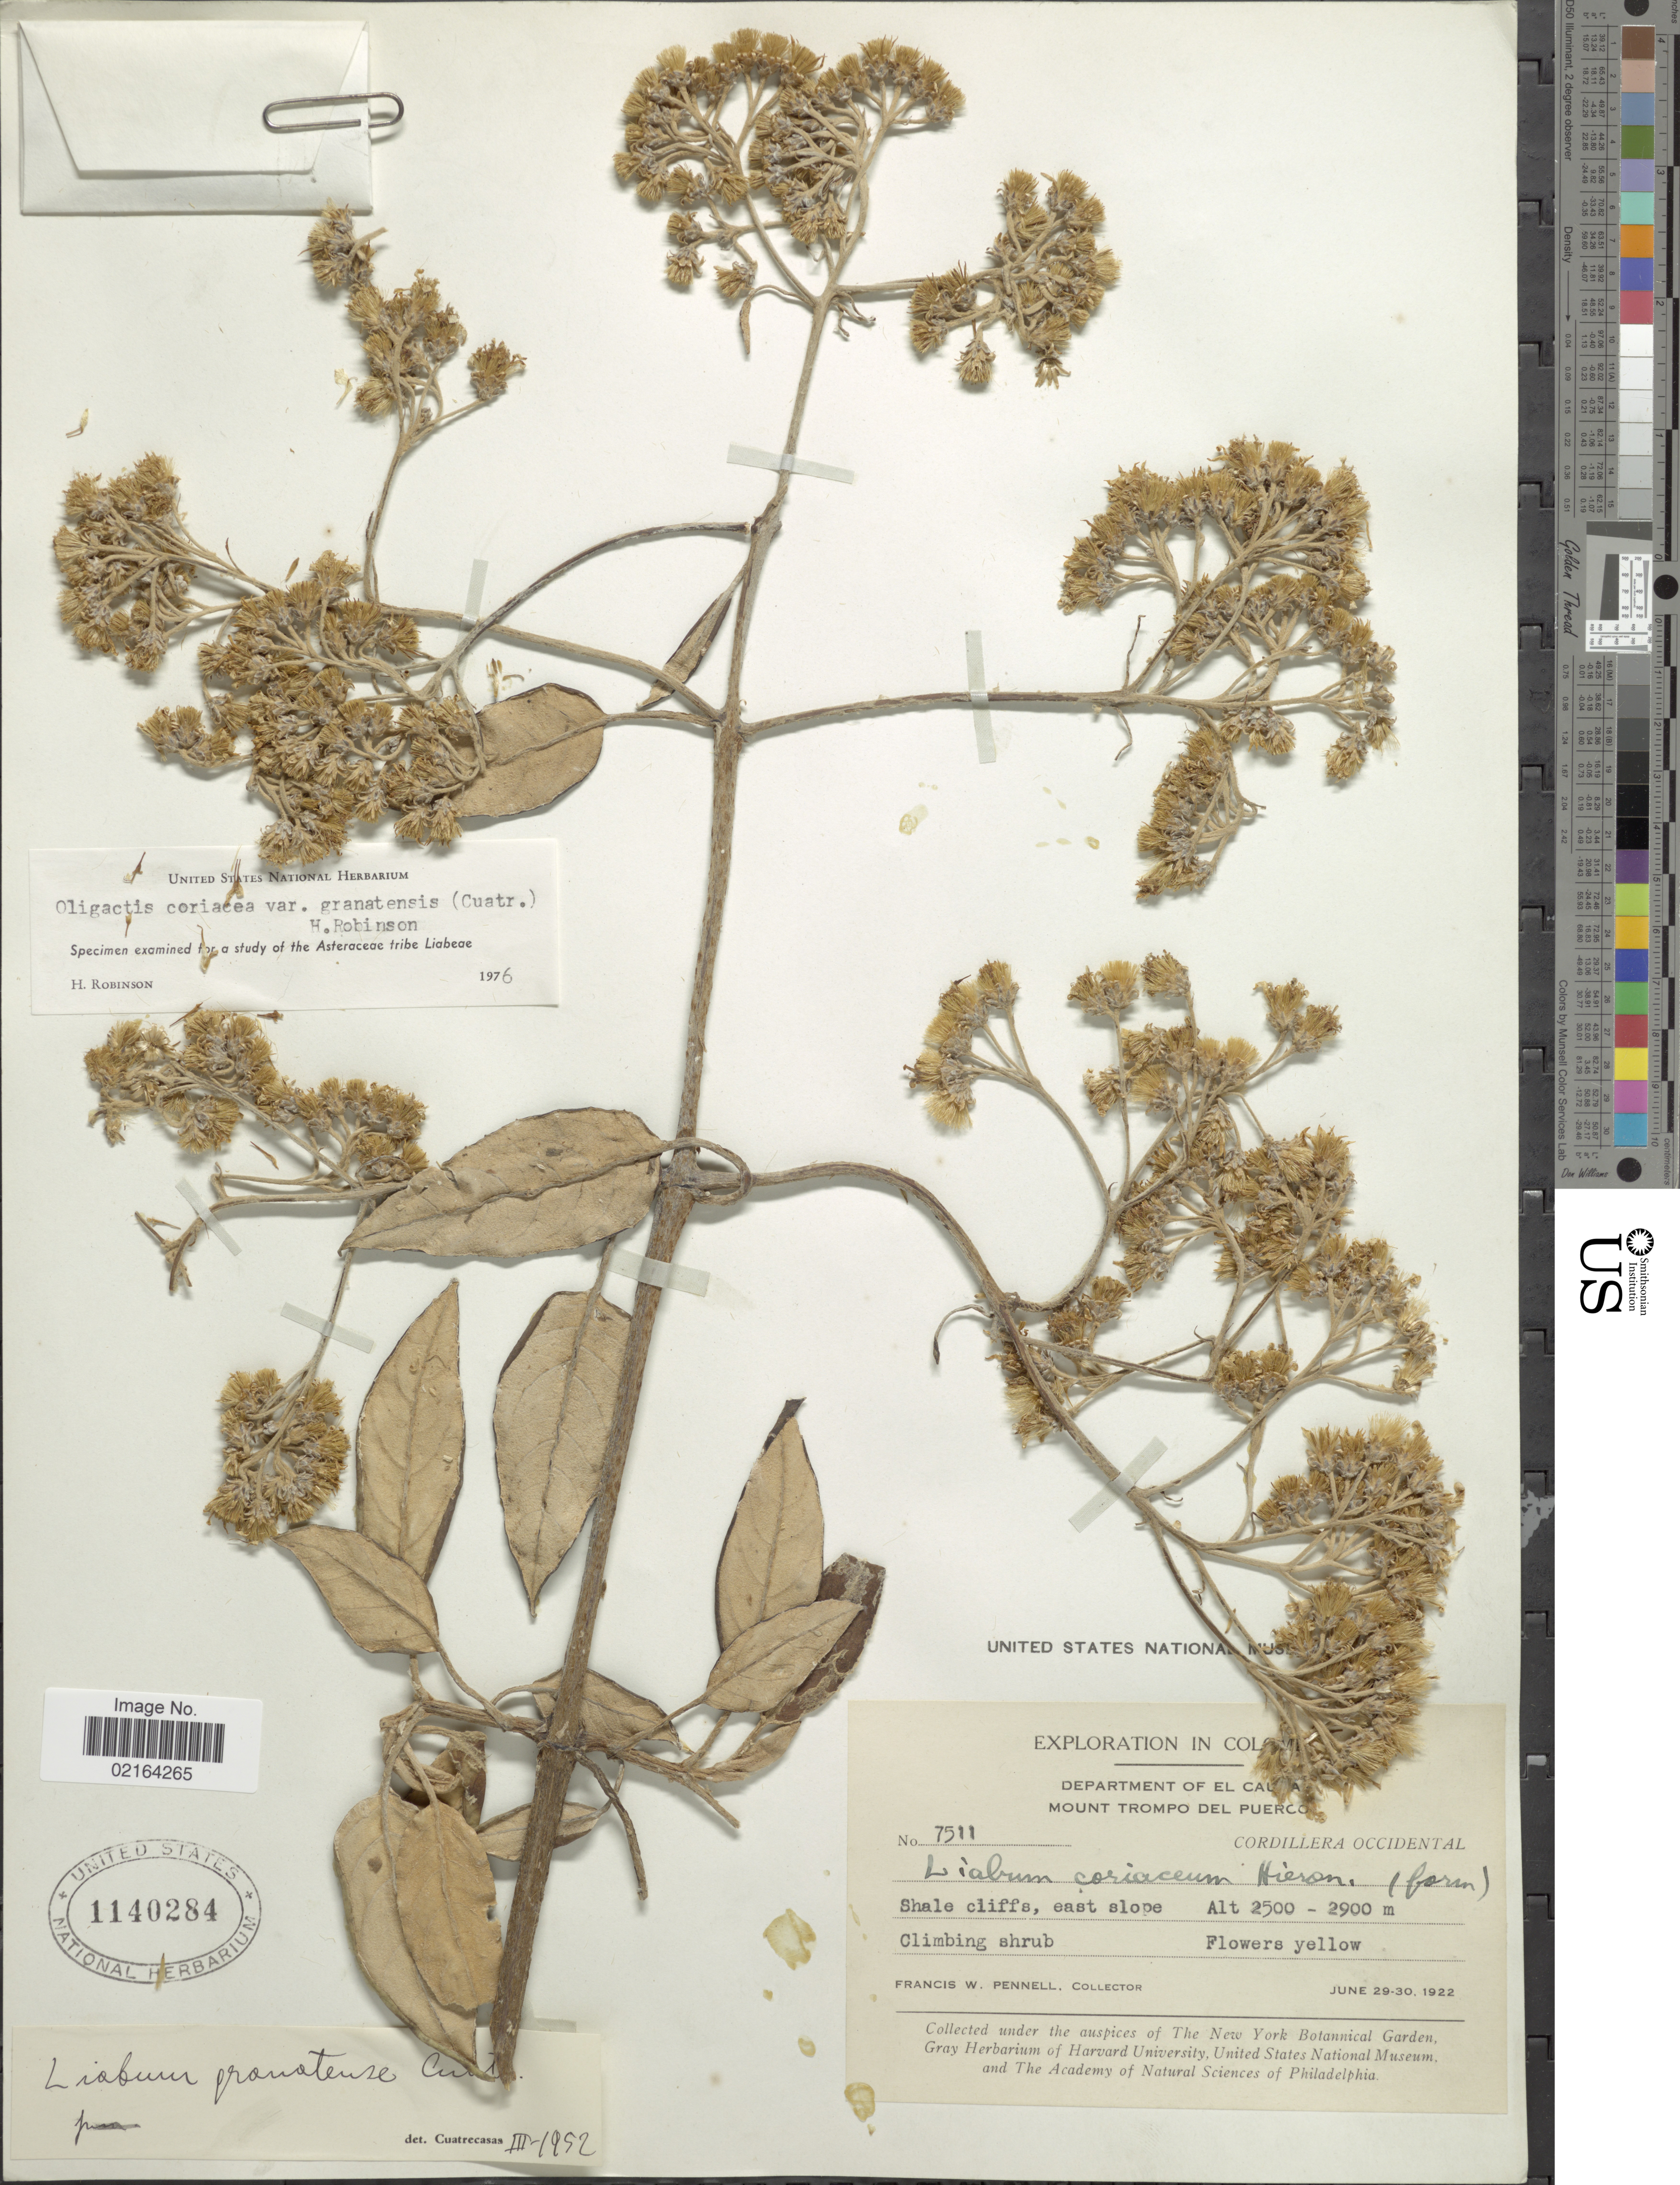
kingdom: Plantae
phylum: Tracheophyta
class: Magnoliopsida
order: Asterales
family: Asteraceae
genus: Sampera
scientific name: Sampera coriacea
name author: (Hieron.) V.A. Funk & H. Rob.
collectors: F. W. Pennell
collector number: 7511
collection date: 1922-06-29/1922-06-30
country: Colombia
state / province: Caldas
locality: Department of El Caldas, Moiunt Trompo Del Puerco, Cordillero Occidental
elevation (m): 2500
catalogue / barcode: US 1140284